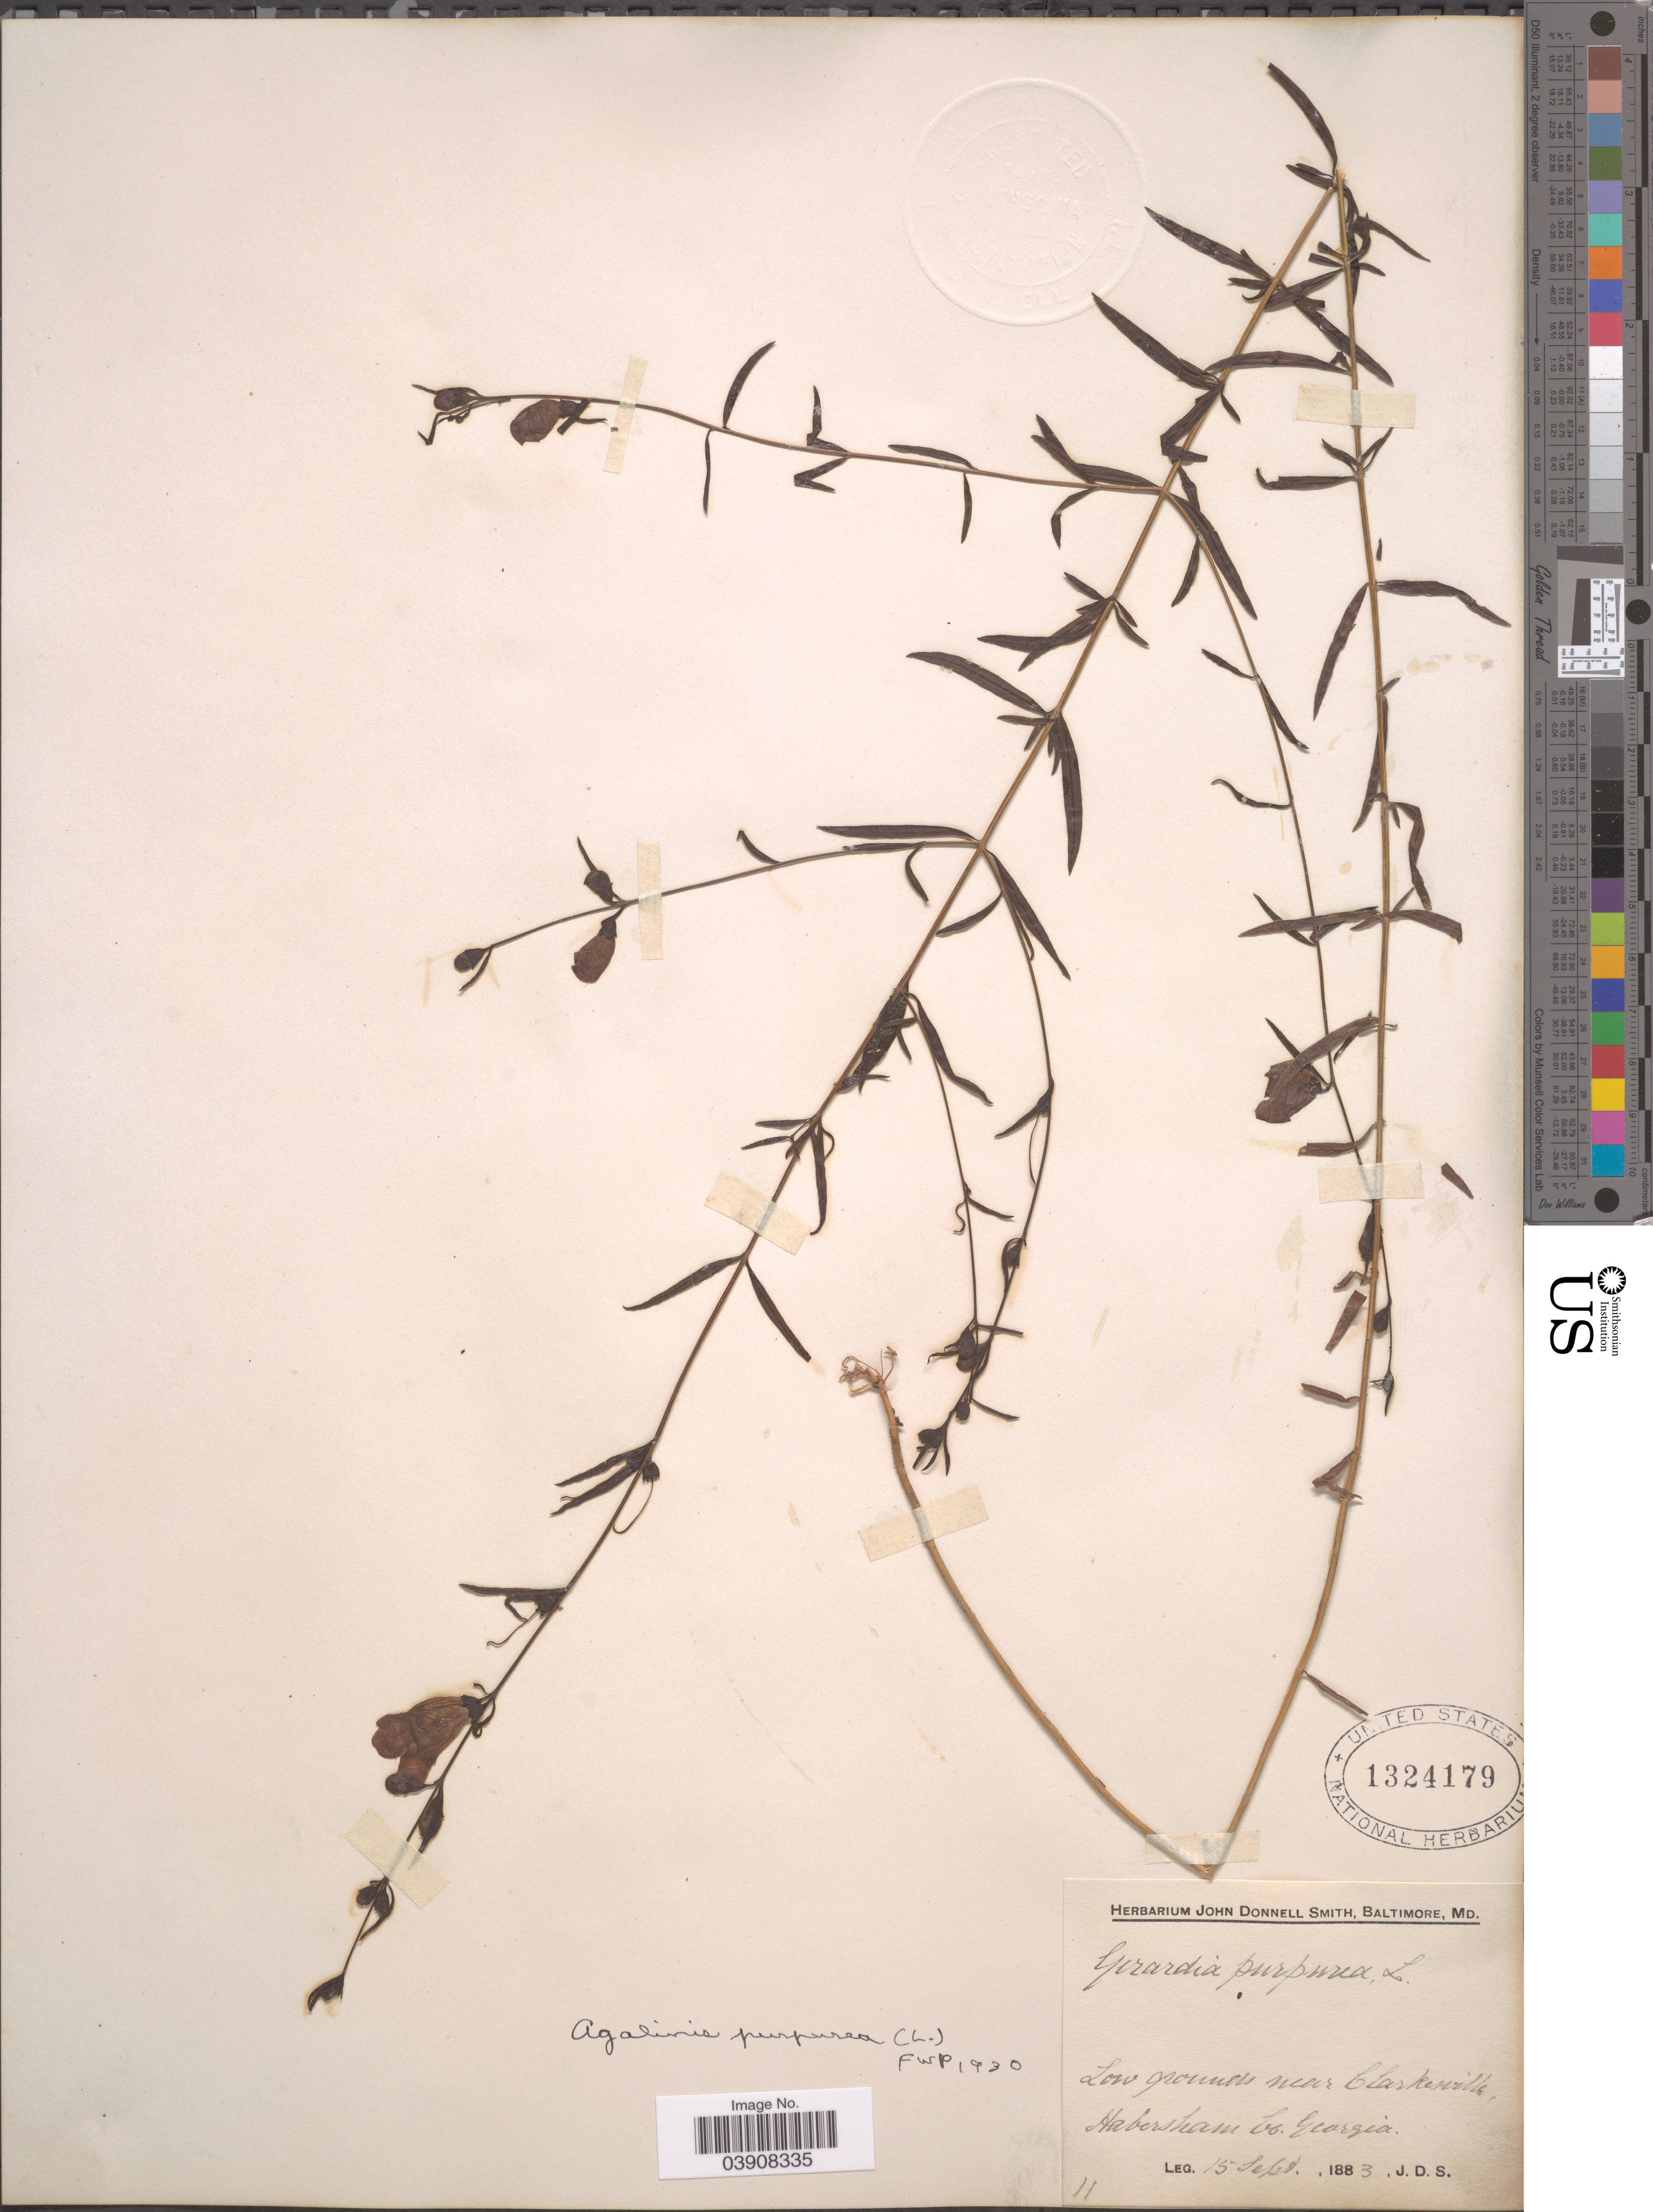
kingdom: Plantae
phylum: Tracheophyta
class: Magnoliopsida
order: Lamiales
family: Orobanchaceae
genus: Agalinis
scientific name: Agalinis purpurea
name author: (L.) Pennell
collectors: J. Donnell Smith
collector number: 11?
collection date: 1883-09-15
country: United States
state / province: Georgia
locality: Low grounds near Clarkesville, Habersham Co.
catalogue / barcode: US 1324179